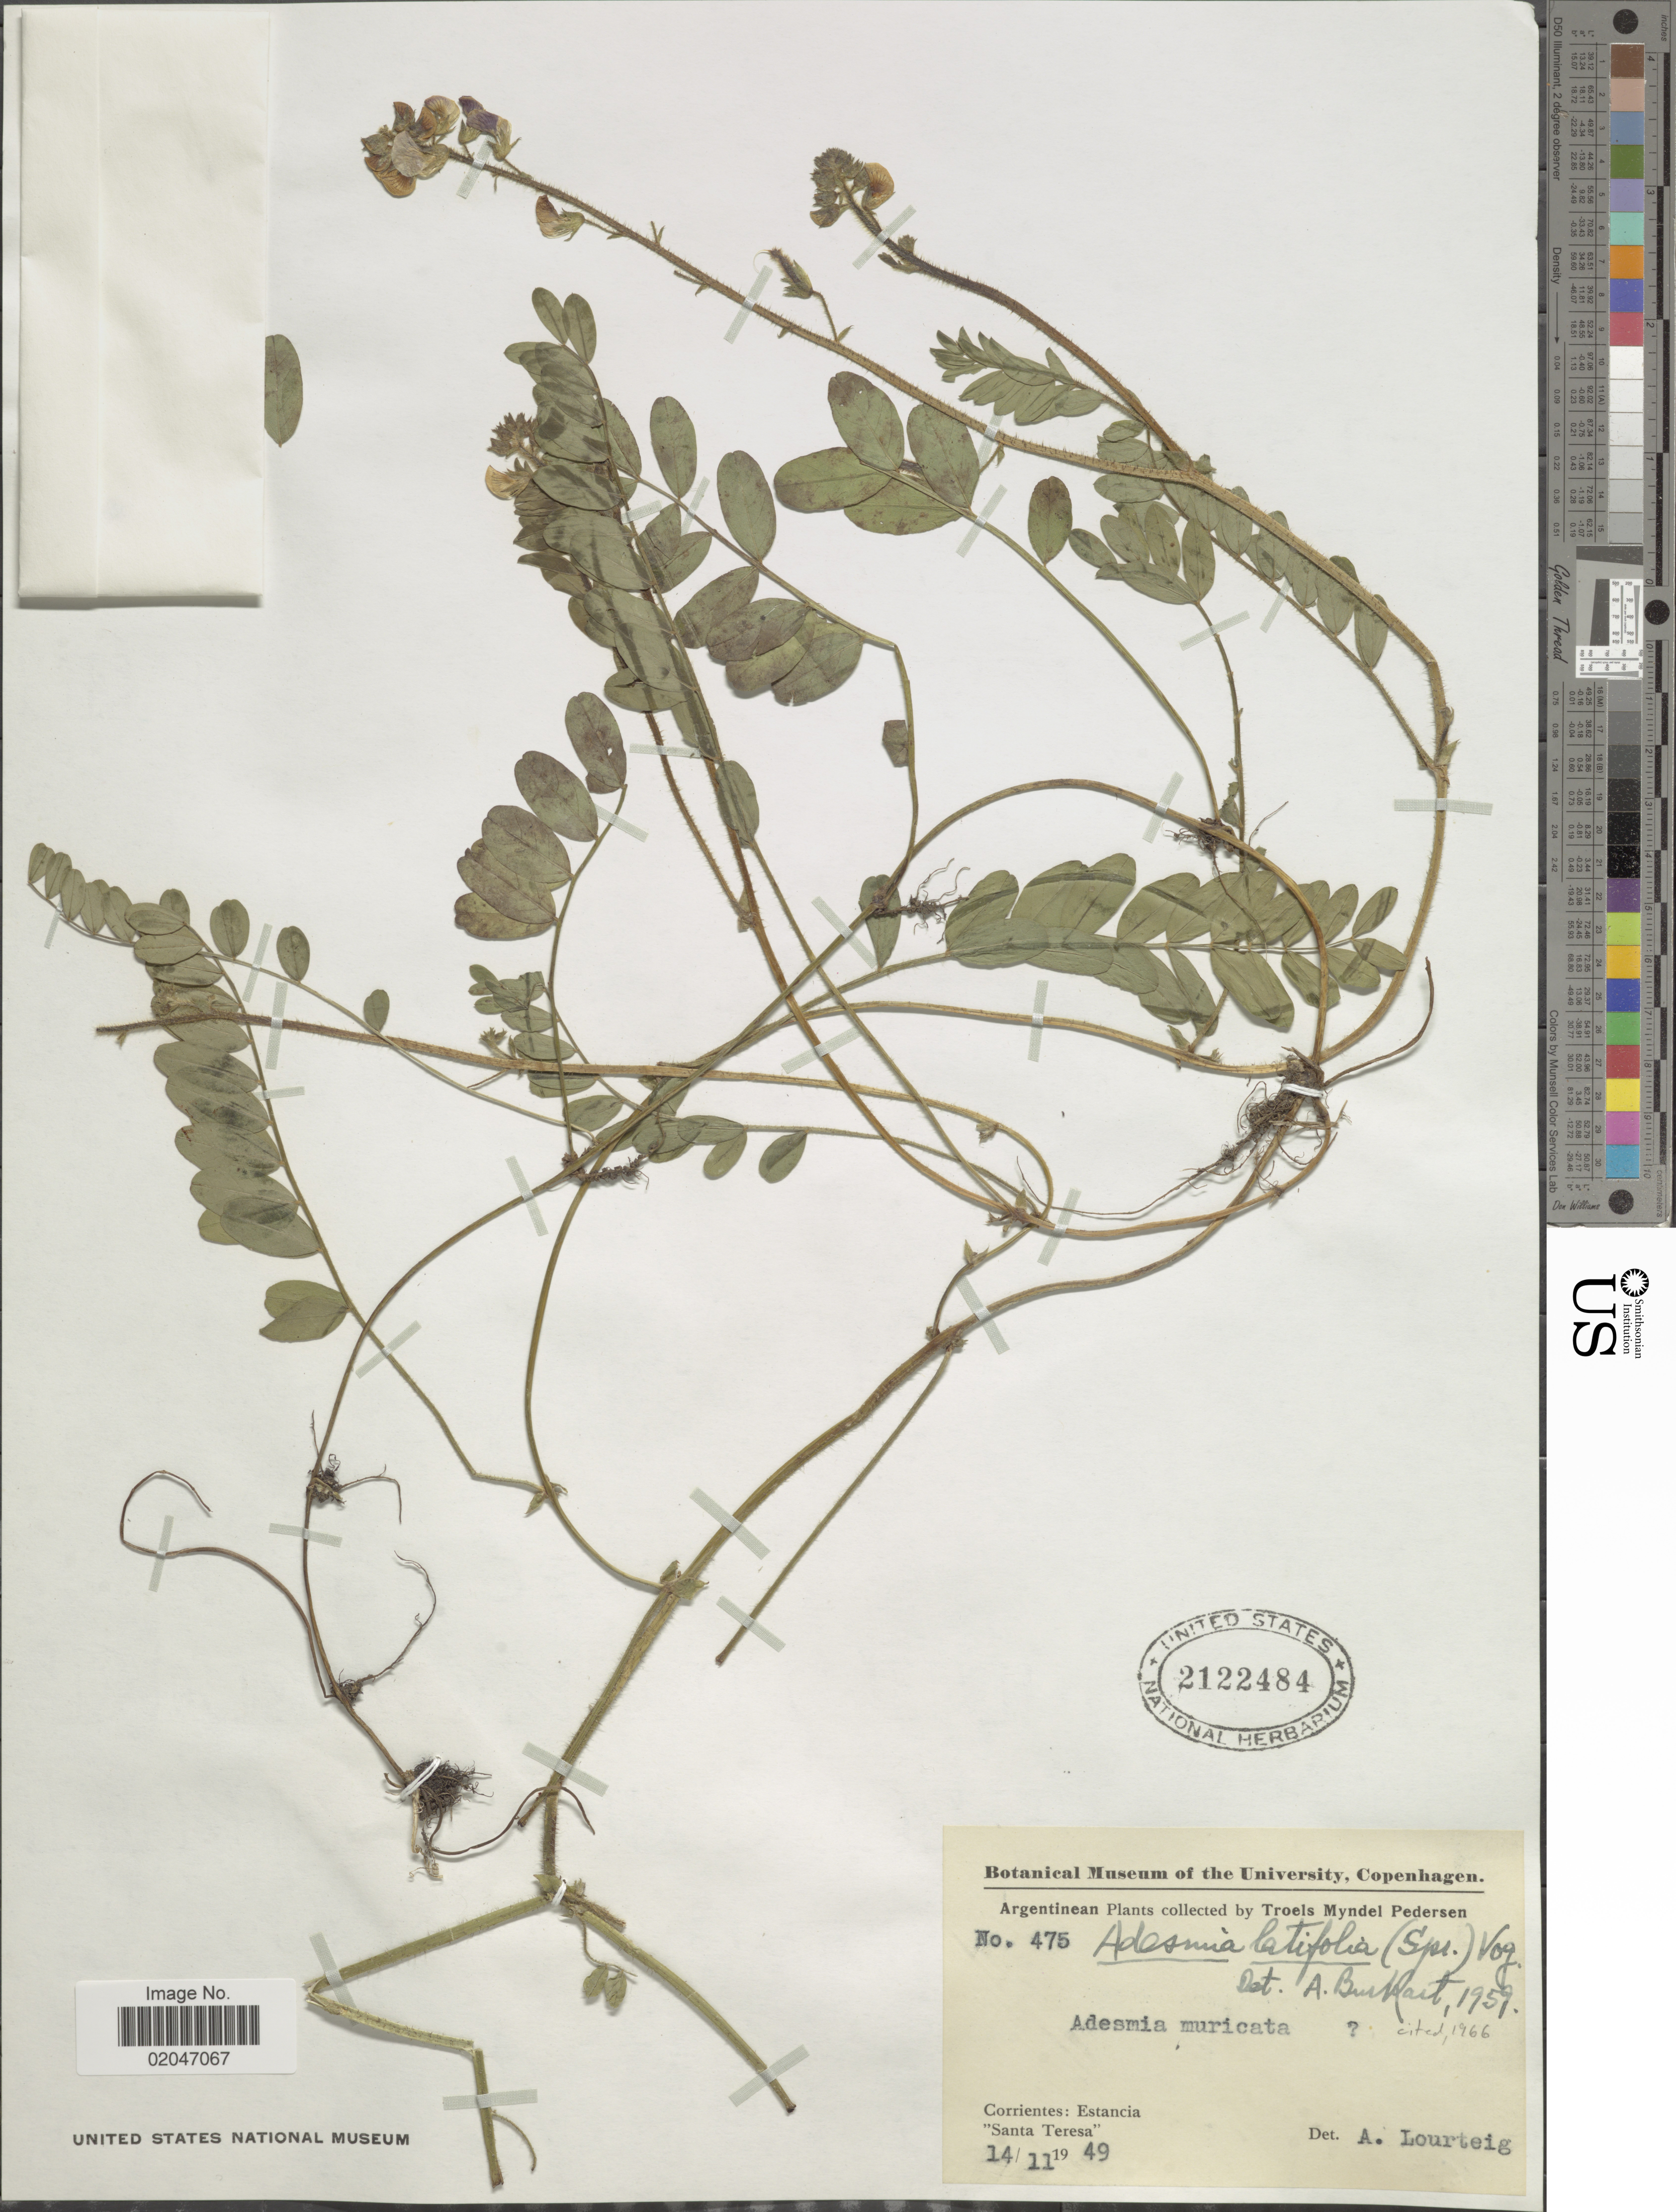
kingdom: Plantae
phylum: Tracheophyta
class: Magnoliopsida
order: Fabales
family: Fabaceae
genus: Adesmia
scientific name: Adesmia latifolia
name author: (Spreng.) Vogel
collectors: T. Pederson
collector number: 475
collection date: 1949-11-14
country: Argentina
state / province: Corrientes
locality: Estancia "Santa Teresa".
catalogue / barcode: US 2122484